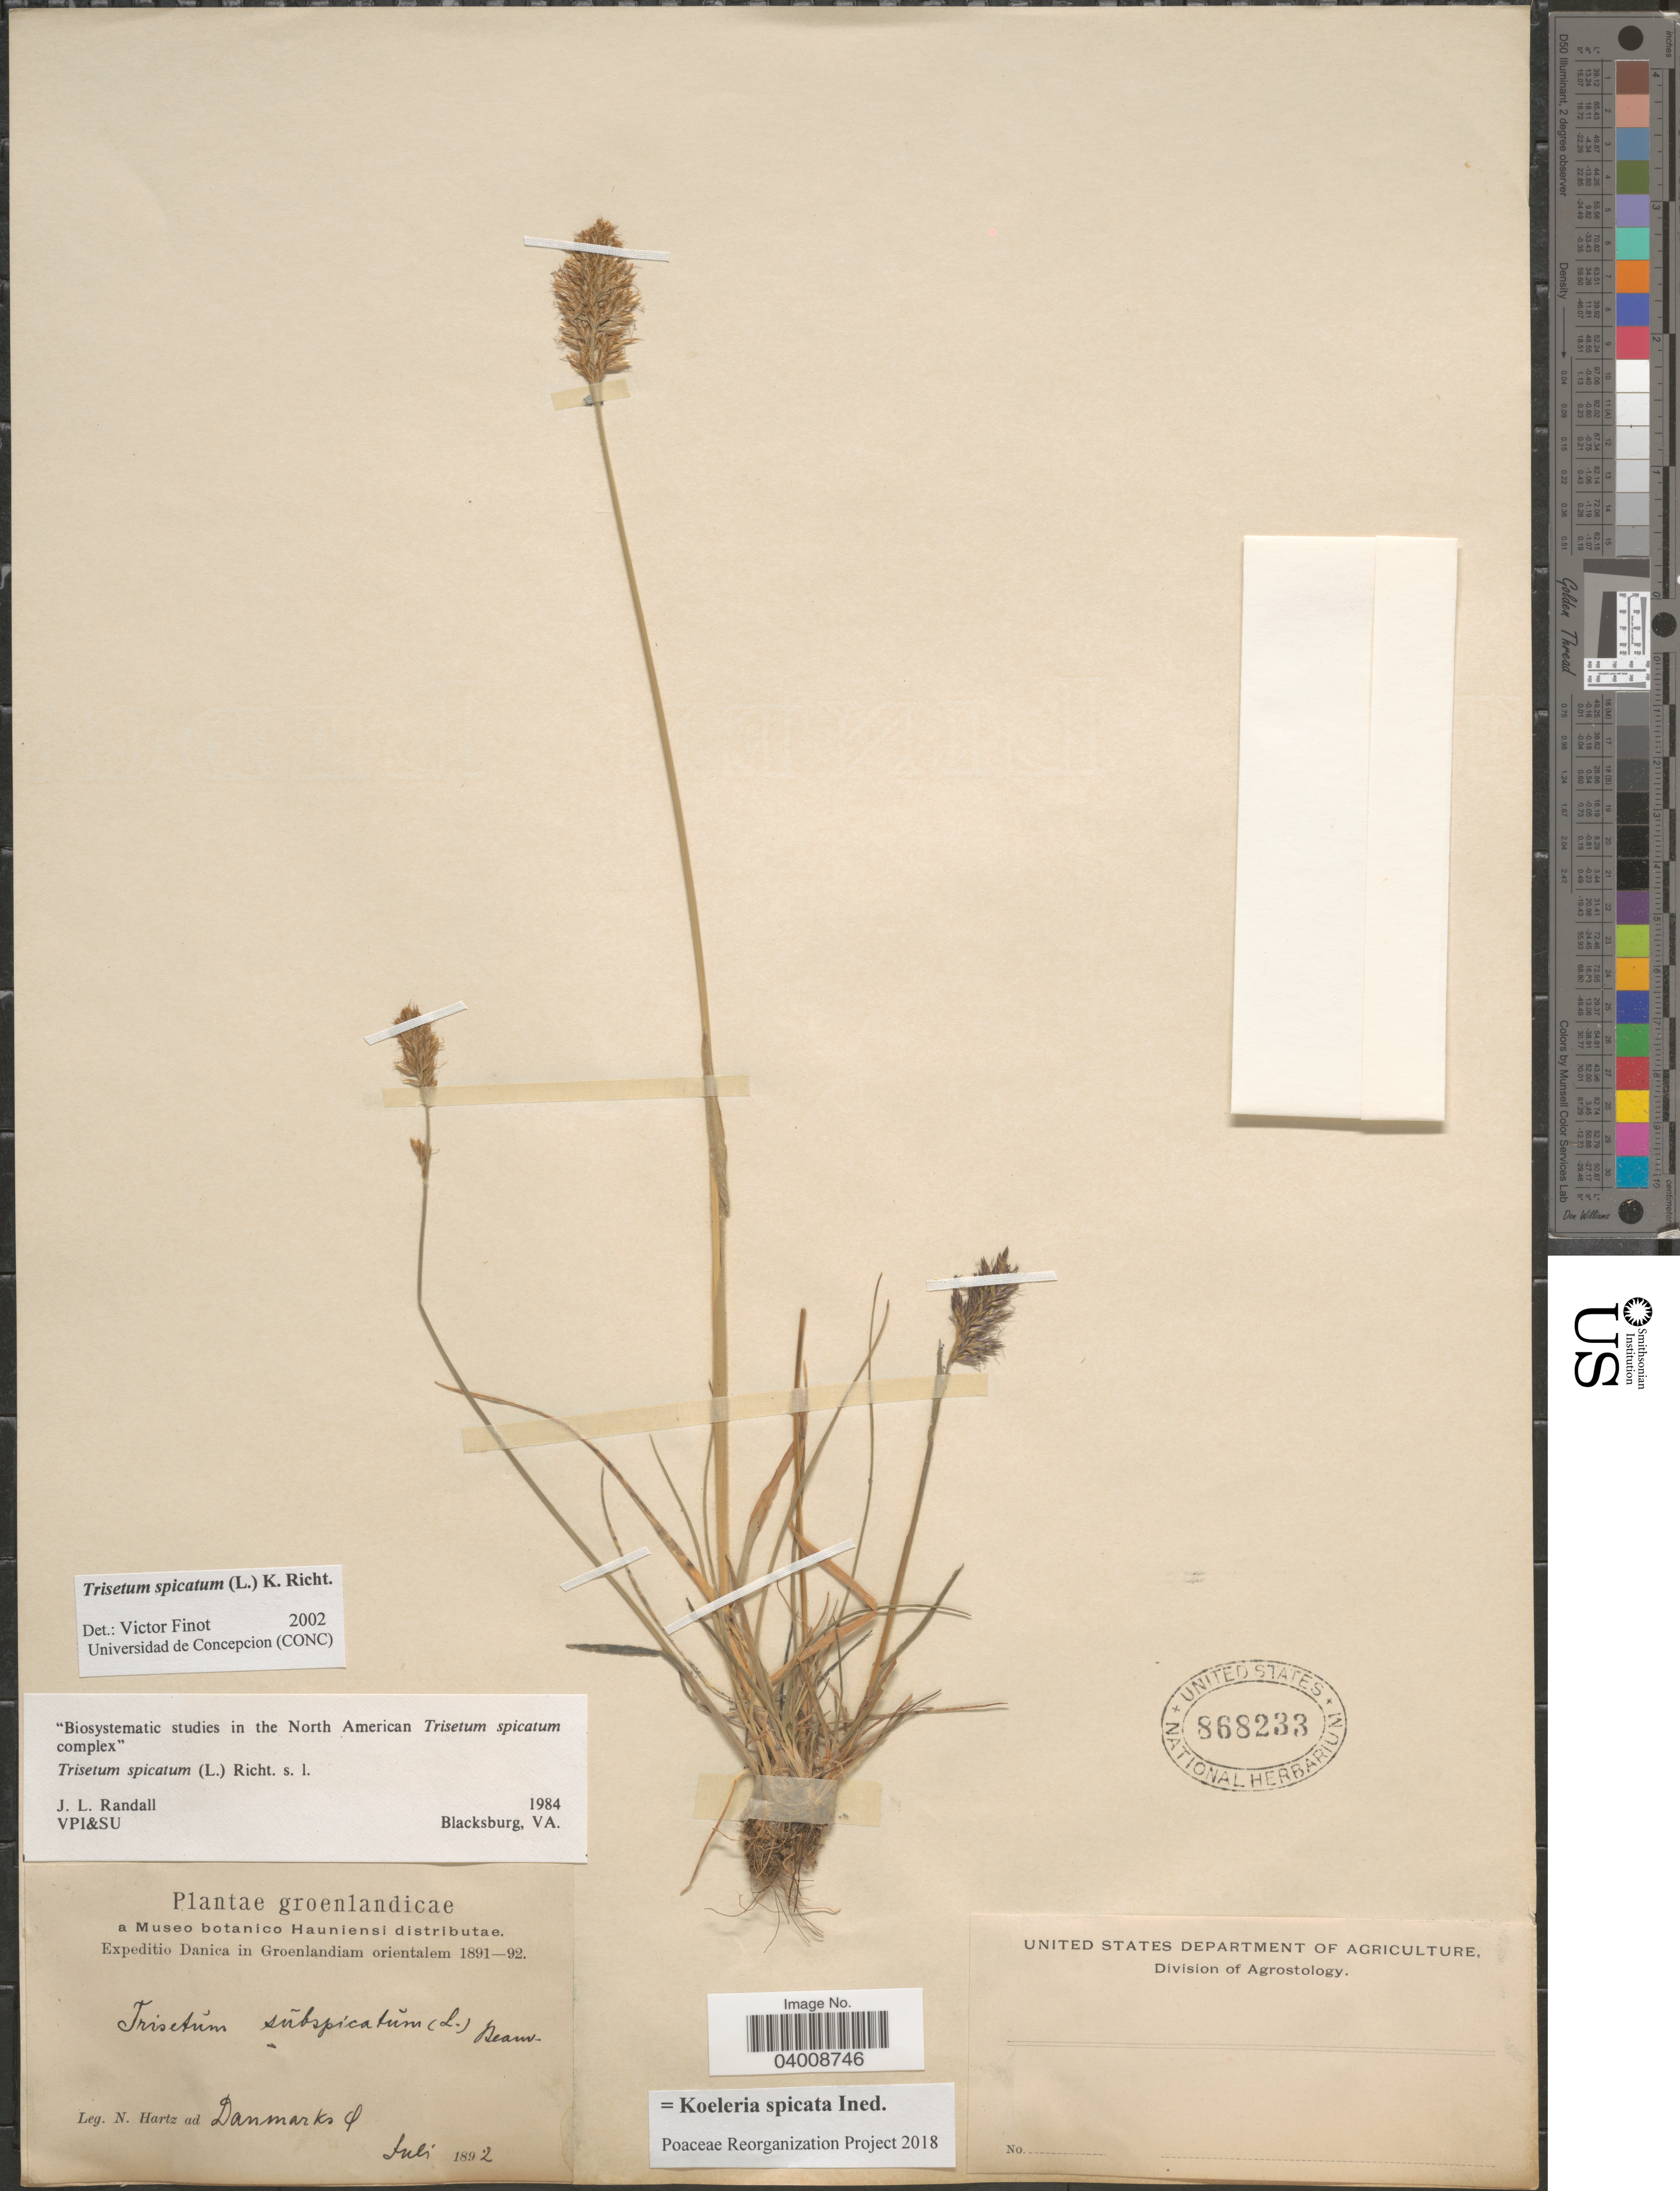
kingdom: Plantae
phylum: Tracheophyta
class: Liliopsida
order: Poales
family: Poaceae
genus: Koeleria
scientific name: Koeleria spicata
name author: (L.) Barberá et al.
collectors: N. Hartz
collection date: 1892-07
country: Greenland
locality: Groenlandicae. Groenlandiam orientalem. Danmarks.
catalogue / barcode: US 868233